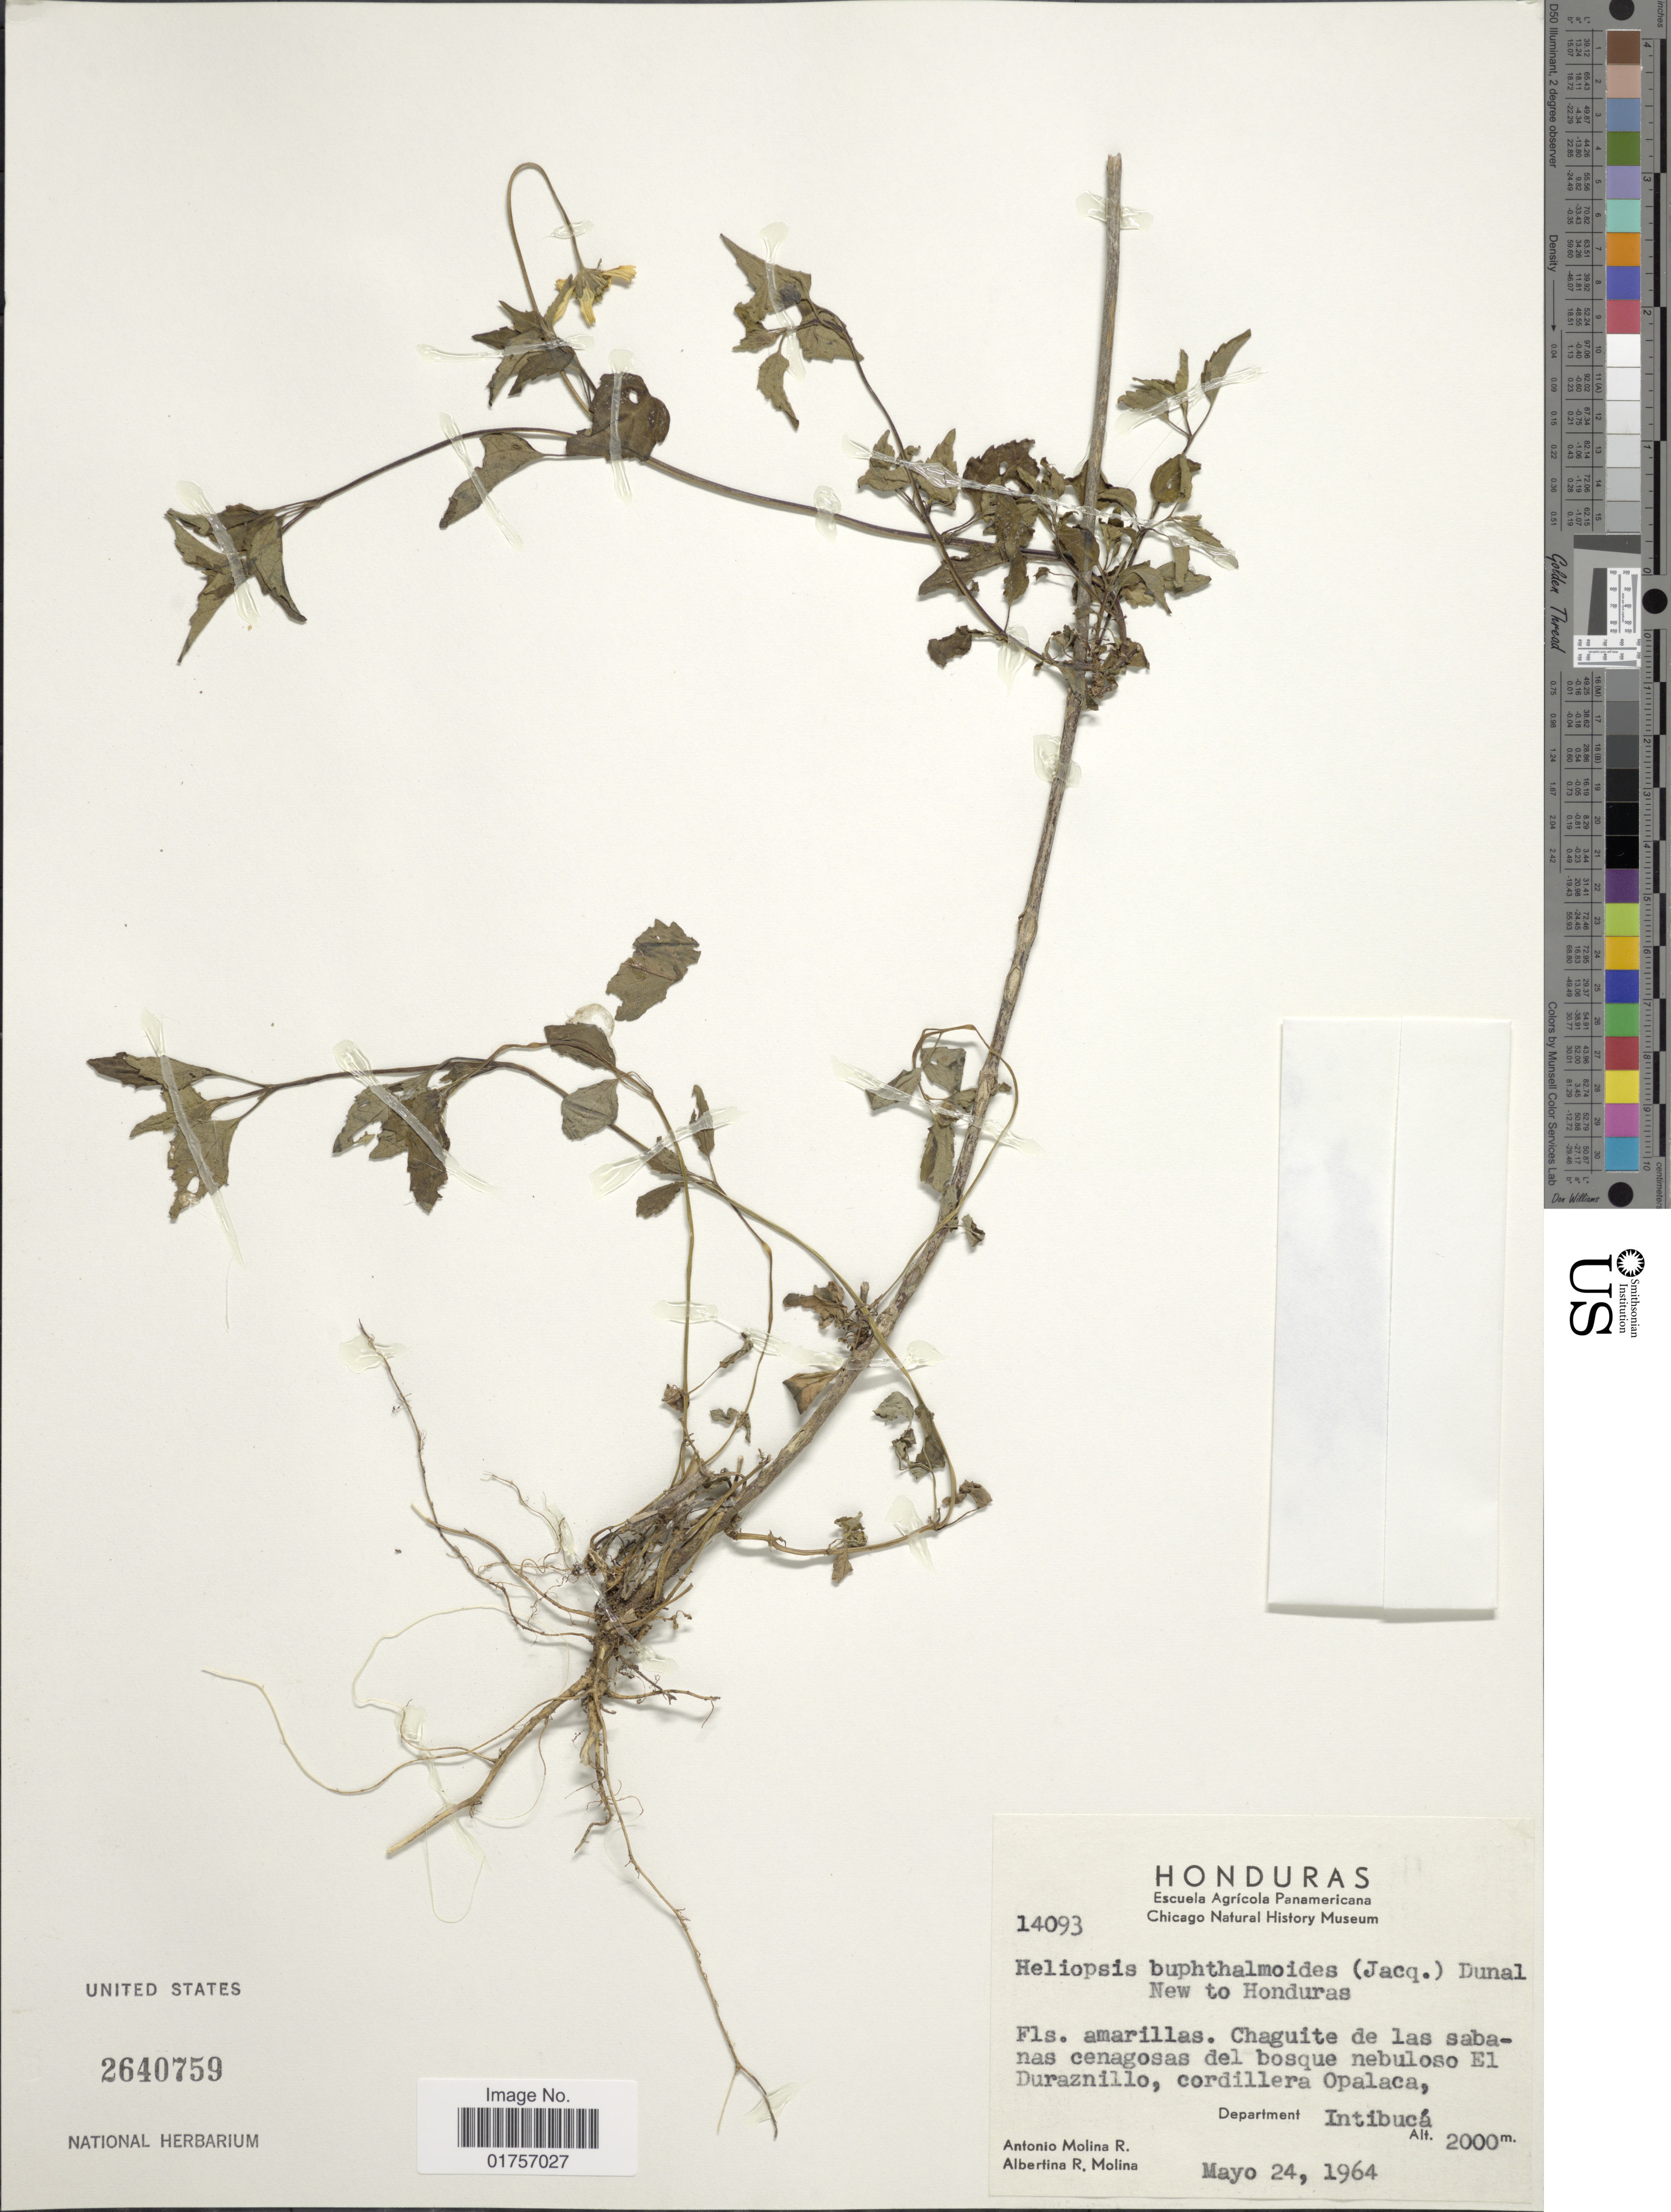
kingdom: Plantae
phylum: Tracheophyta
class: Magnoliopsida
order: Asterales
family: Asteraceae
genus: Heliopsis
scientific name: Heliopsis buphthalmoides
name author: (Jacq.) Dunal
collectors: A. Molina R. & A. R. Molina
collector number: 14093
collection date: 1964-05-24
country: Honduras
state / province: Intibuca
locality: El Duraznillo, cordillera Opalaca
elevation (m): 2000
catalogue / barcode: US 2640759